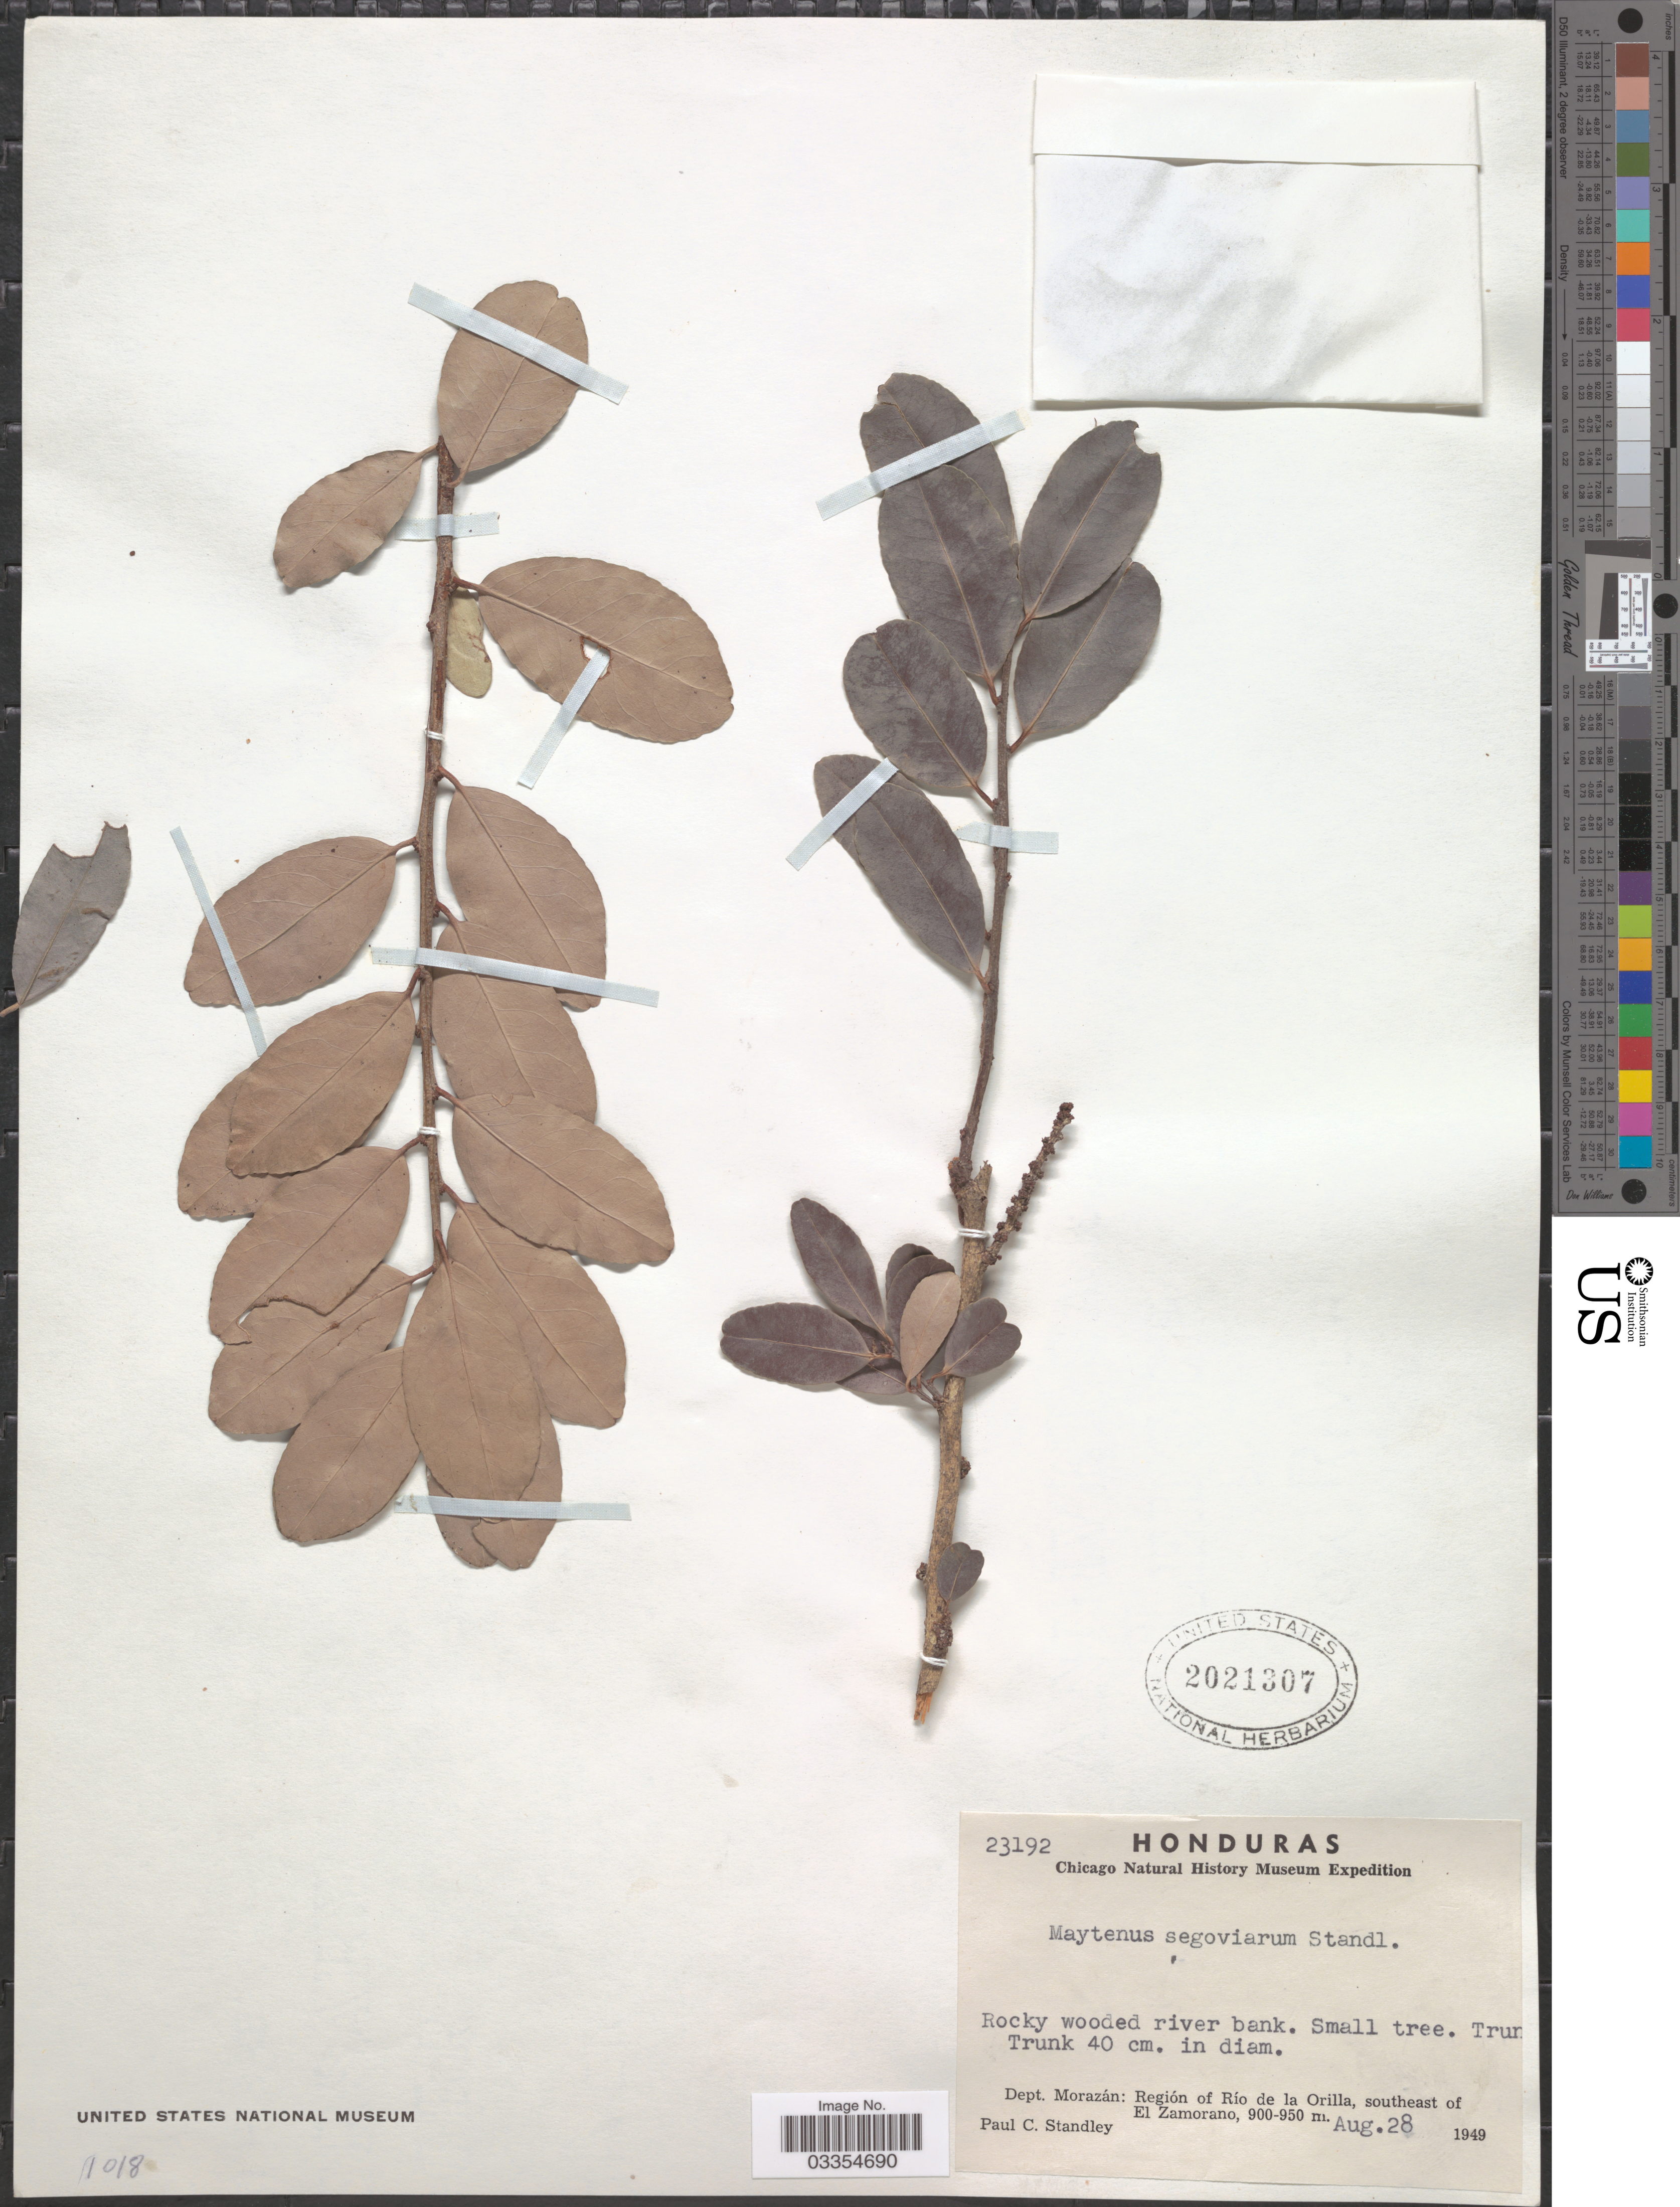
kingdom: Plantae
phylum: Tracheophyta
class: Magnoliopsida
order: Celastrales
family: Celastraceae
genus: Maytenus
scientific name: Maytenus segoviarum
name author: Standl. & L.O. Williams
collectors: P. C. Standley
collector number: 23192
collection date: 1949-08-28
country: Honduras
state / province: Fco. Morazán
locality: Dept. Morazán: Región of Río de la Orilla, southeast of El Zamorano.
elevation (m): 900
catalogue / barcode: US 2021307